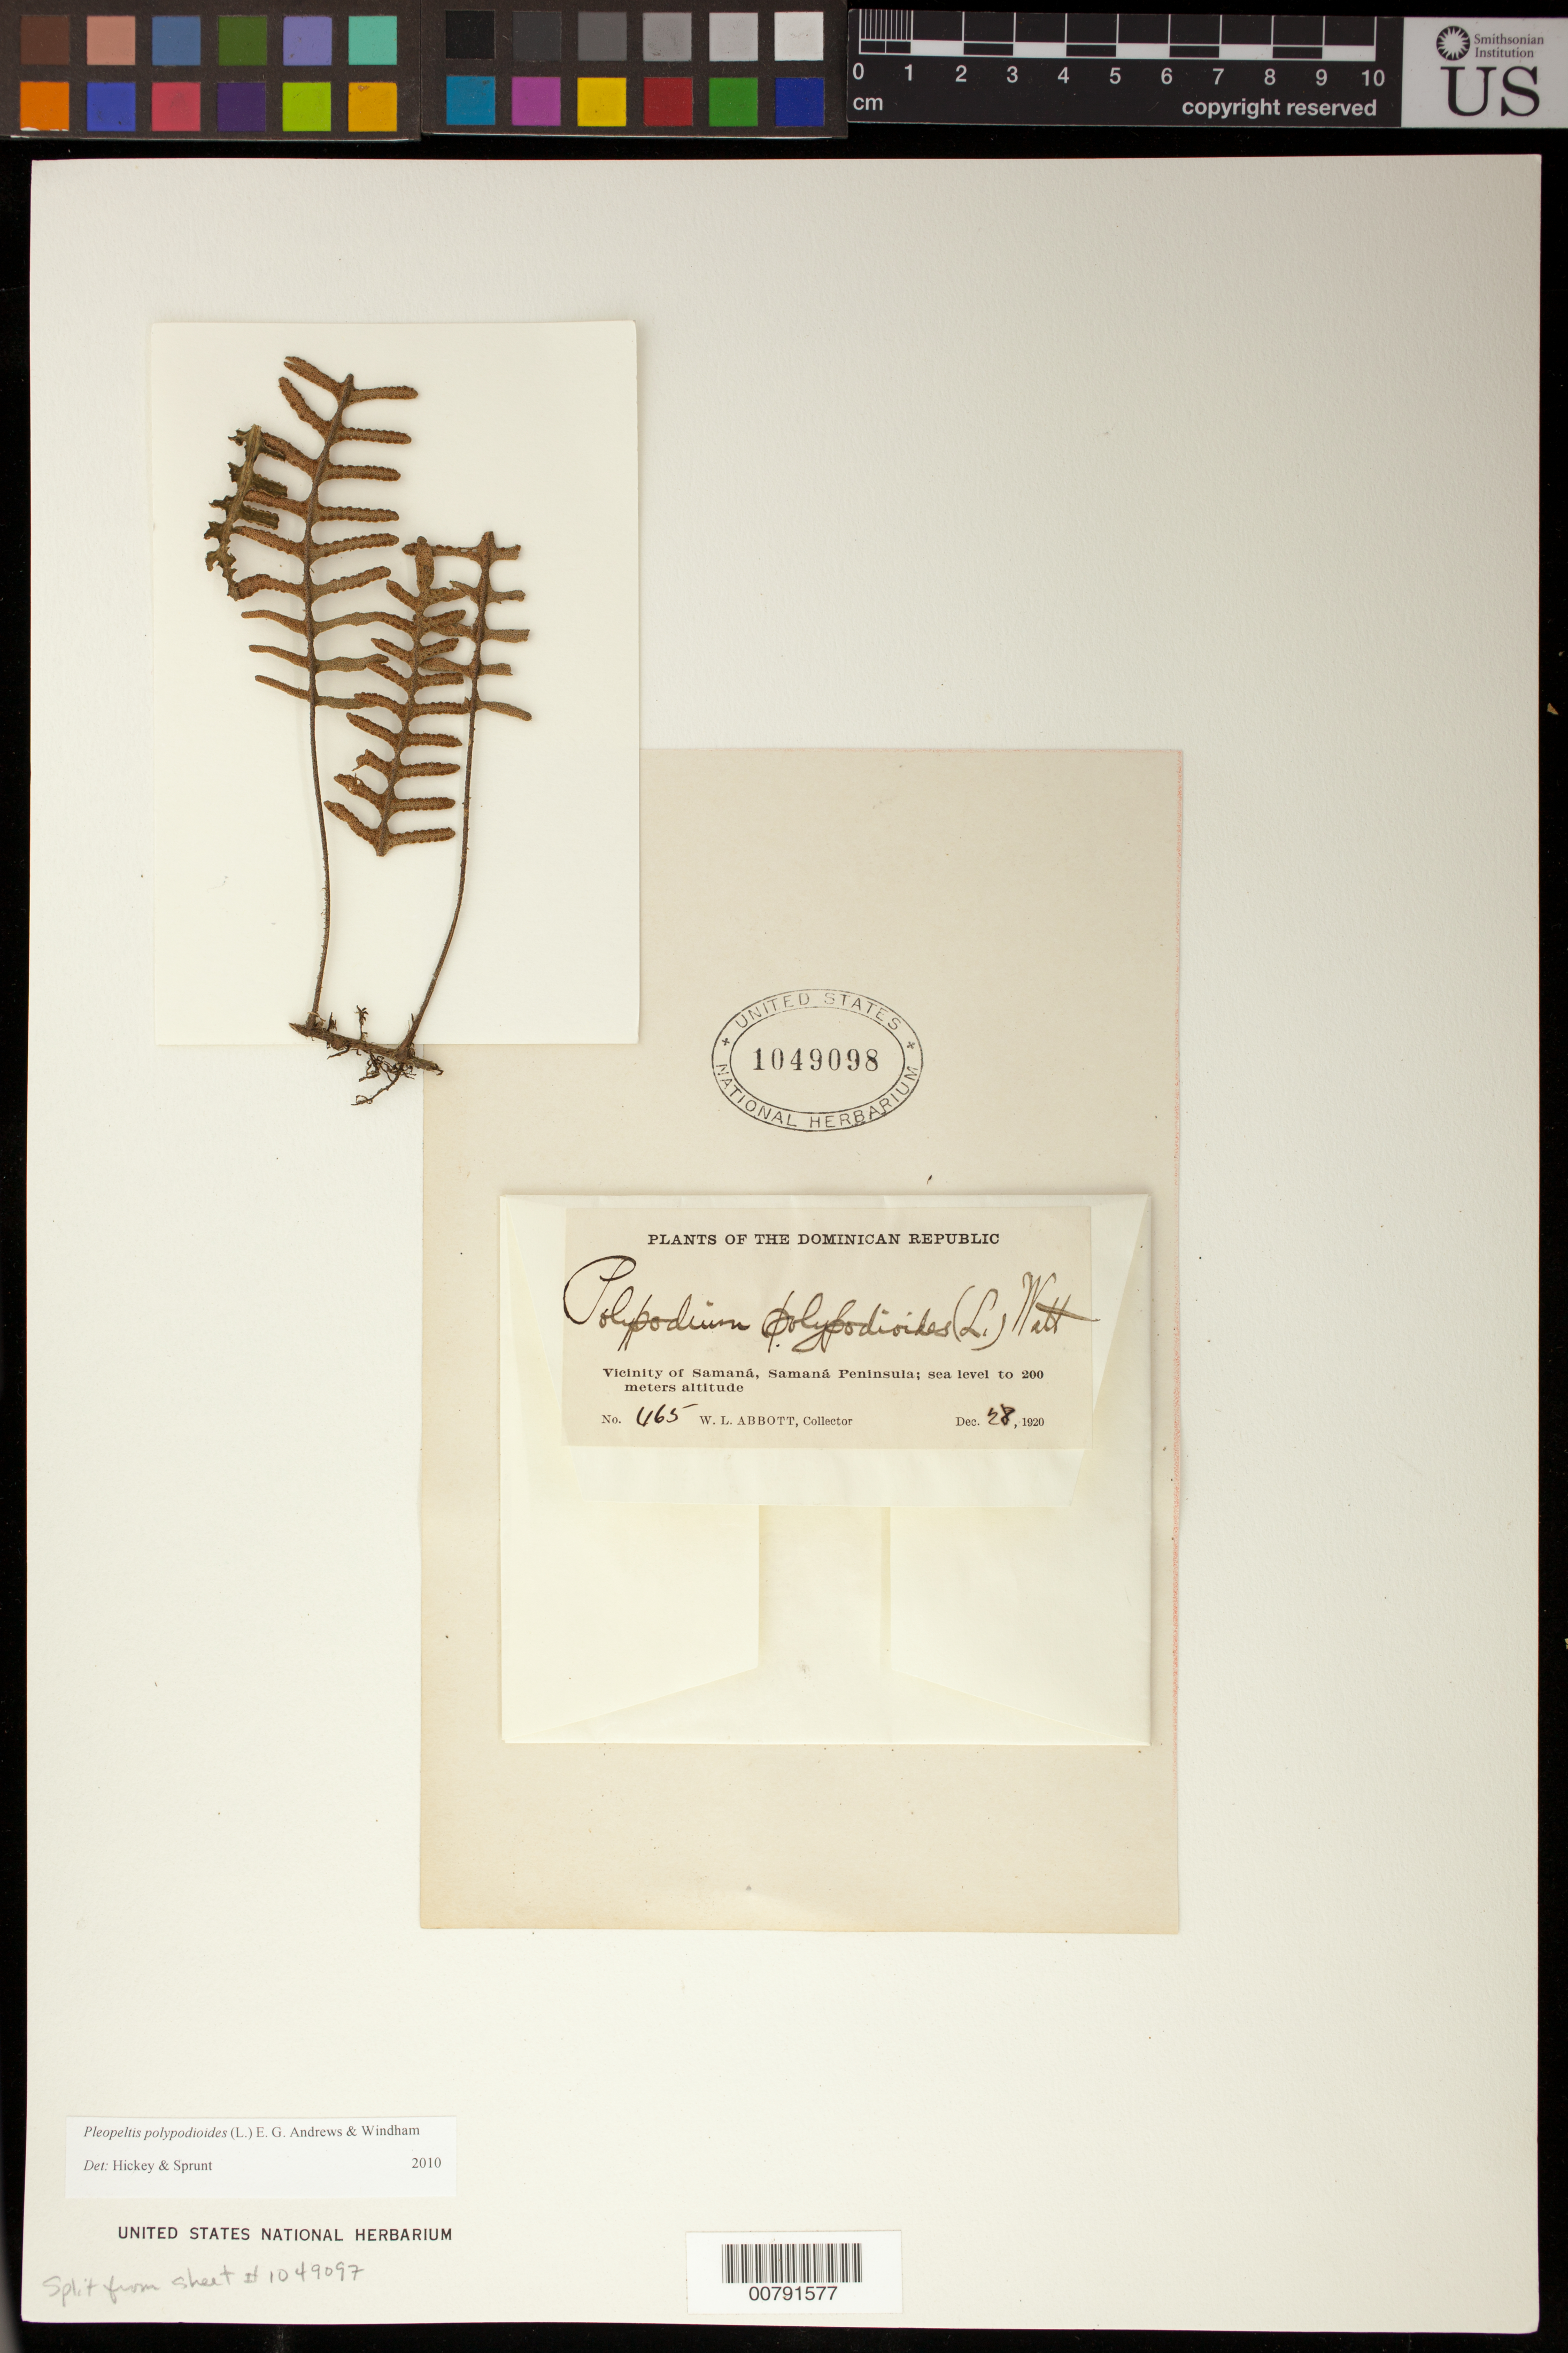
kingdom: Plantae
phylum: Tracheophyta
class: Polypodiopsida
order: Polypodiales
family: Polypodiaceae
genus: Pleopeltis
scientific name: Pleopeltis polypodioides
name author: (L.) E.G. Andrews & Windham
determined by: Hickey, R. J.; Sprunt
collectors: W. L. Abbott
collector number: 465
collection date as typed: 28 Dec 1920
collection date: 1920-12-28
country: Dominican Republic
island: Hispaniola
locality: Samaná vicinity, Samaná Peninsula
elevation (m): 0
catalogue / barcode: US 1049098